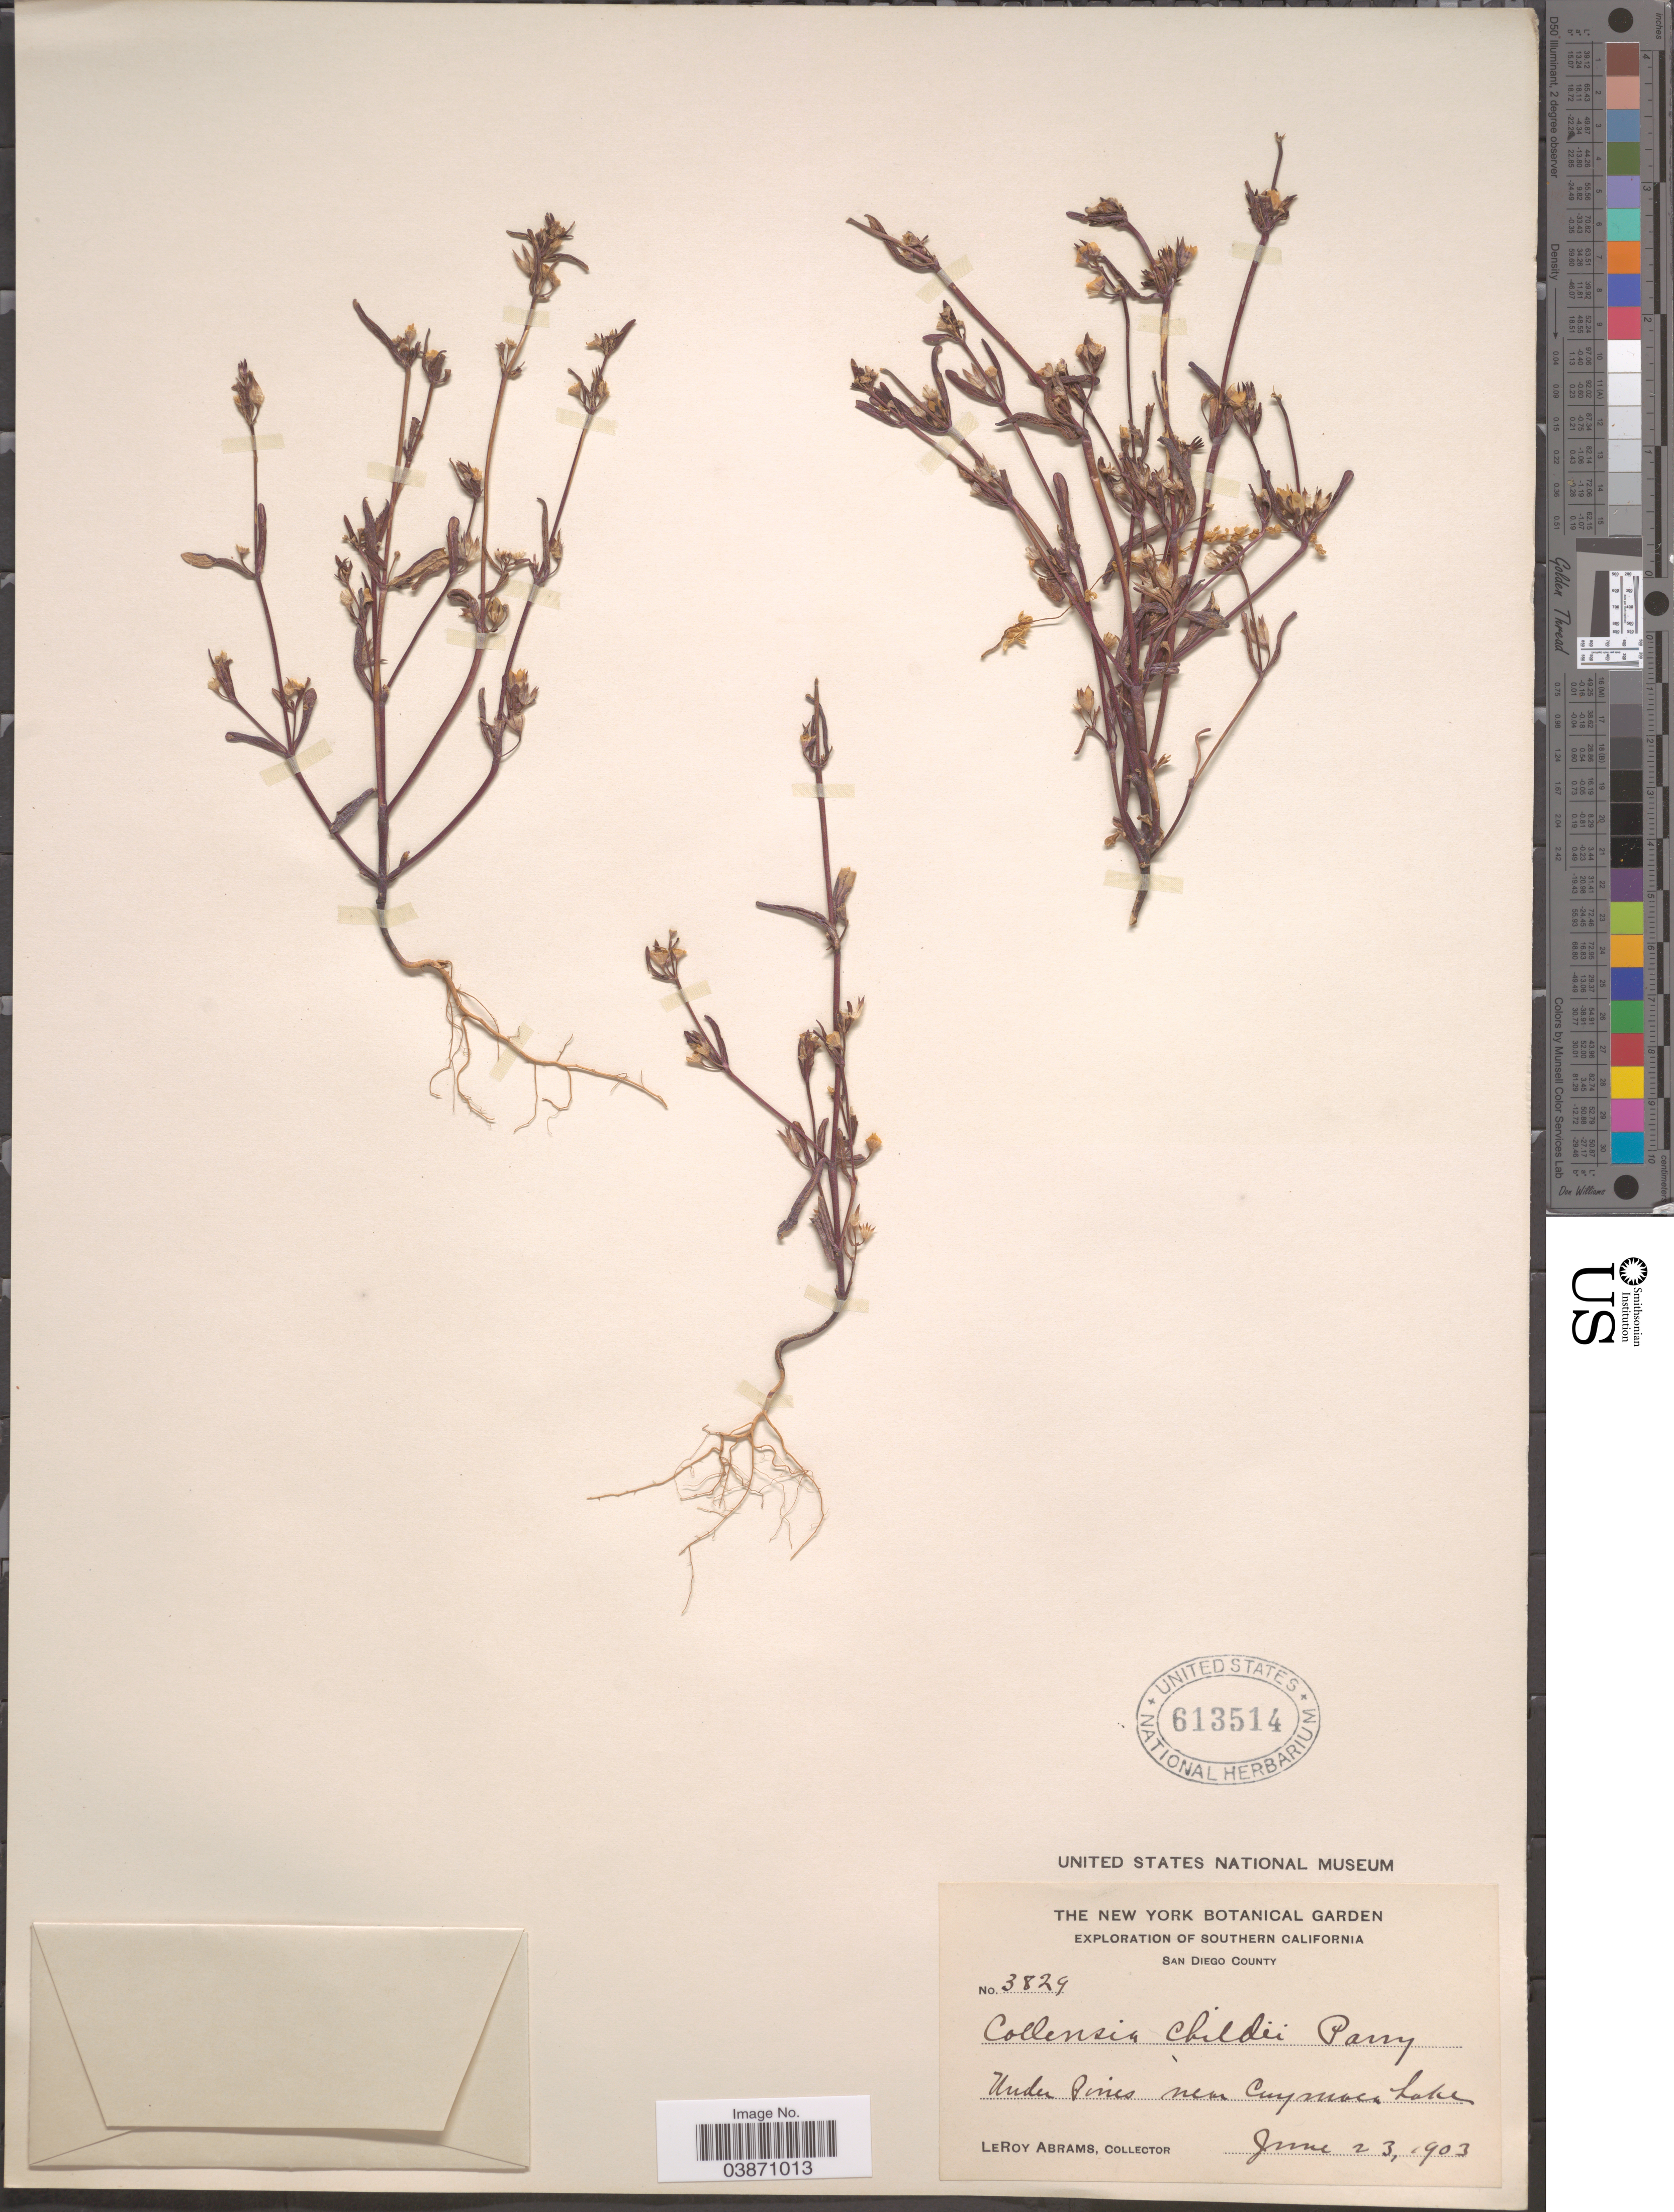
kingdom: Plantae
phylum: Tracheophyta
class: Magnoliopsida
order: Lamiales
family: Plantaginaceae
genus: Collinsia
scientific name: Collinsia childii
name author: Parry ex A. Gray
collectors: L. Abrams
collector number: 3829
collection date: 1903-06-23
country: United States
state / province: California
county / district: San Diego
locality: Southern California. San Diego County. Under Pines near Cuymaca Lake.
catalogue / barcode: US 613514